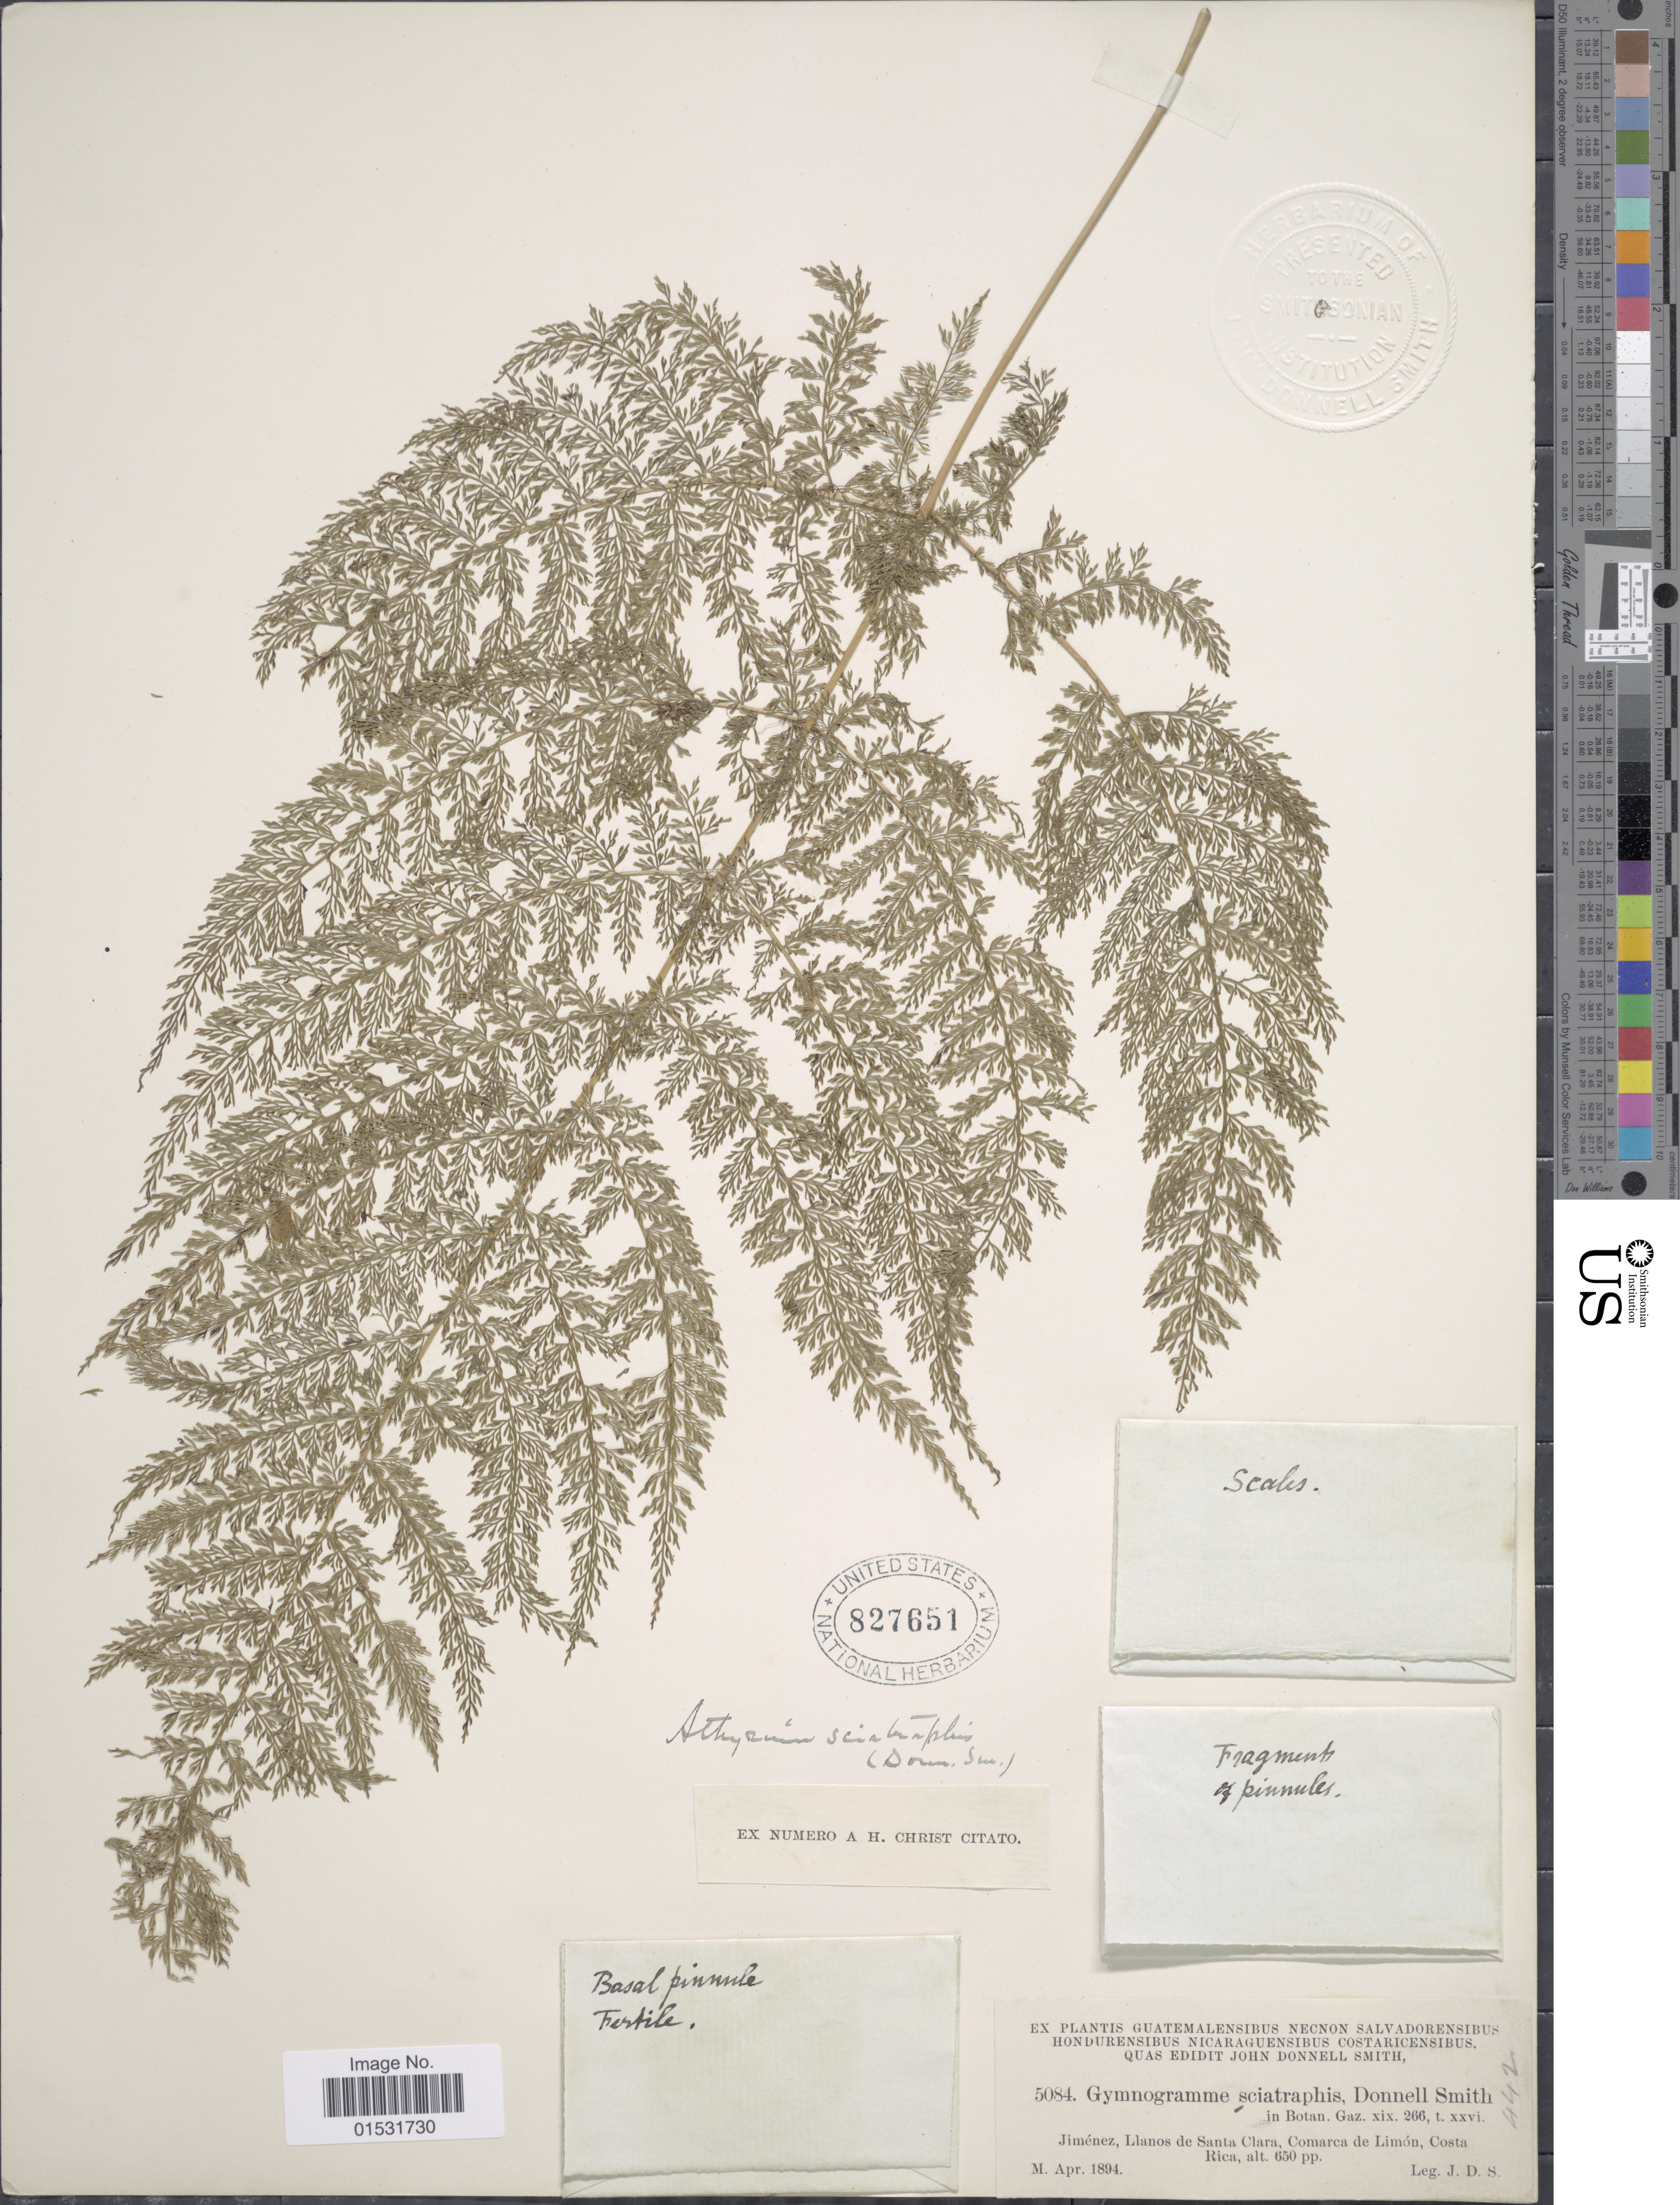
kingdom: Plantae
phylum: Tracheophyta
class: Polypodiopsida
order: Polypodiales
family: Athyriaceae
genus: Diplazium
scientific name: Diplazium ferulaceum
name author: (T. Moore ex Hook.) Lellinger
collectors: J. Donnell Smith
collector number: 5084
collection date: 1894-04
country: Costa Rica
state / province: Limón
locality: Jimenez, Llanos de Santa Clara, Comarca de Limon.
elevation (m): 198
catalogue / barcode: US 827651